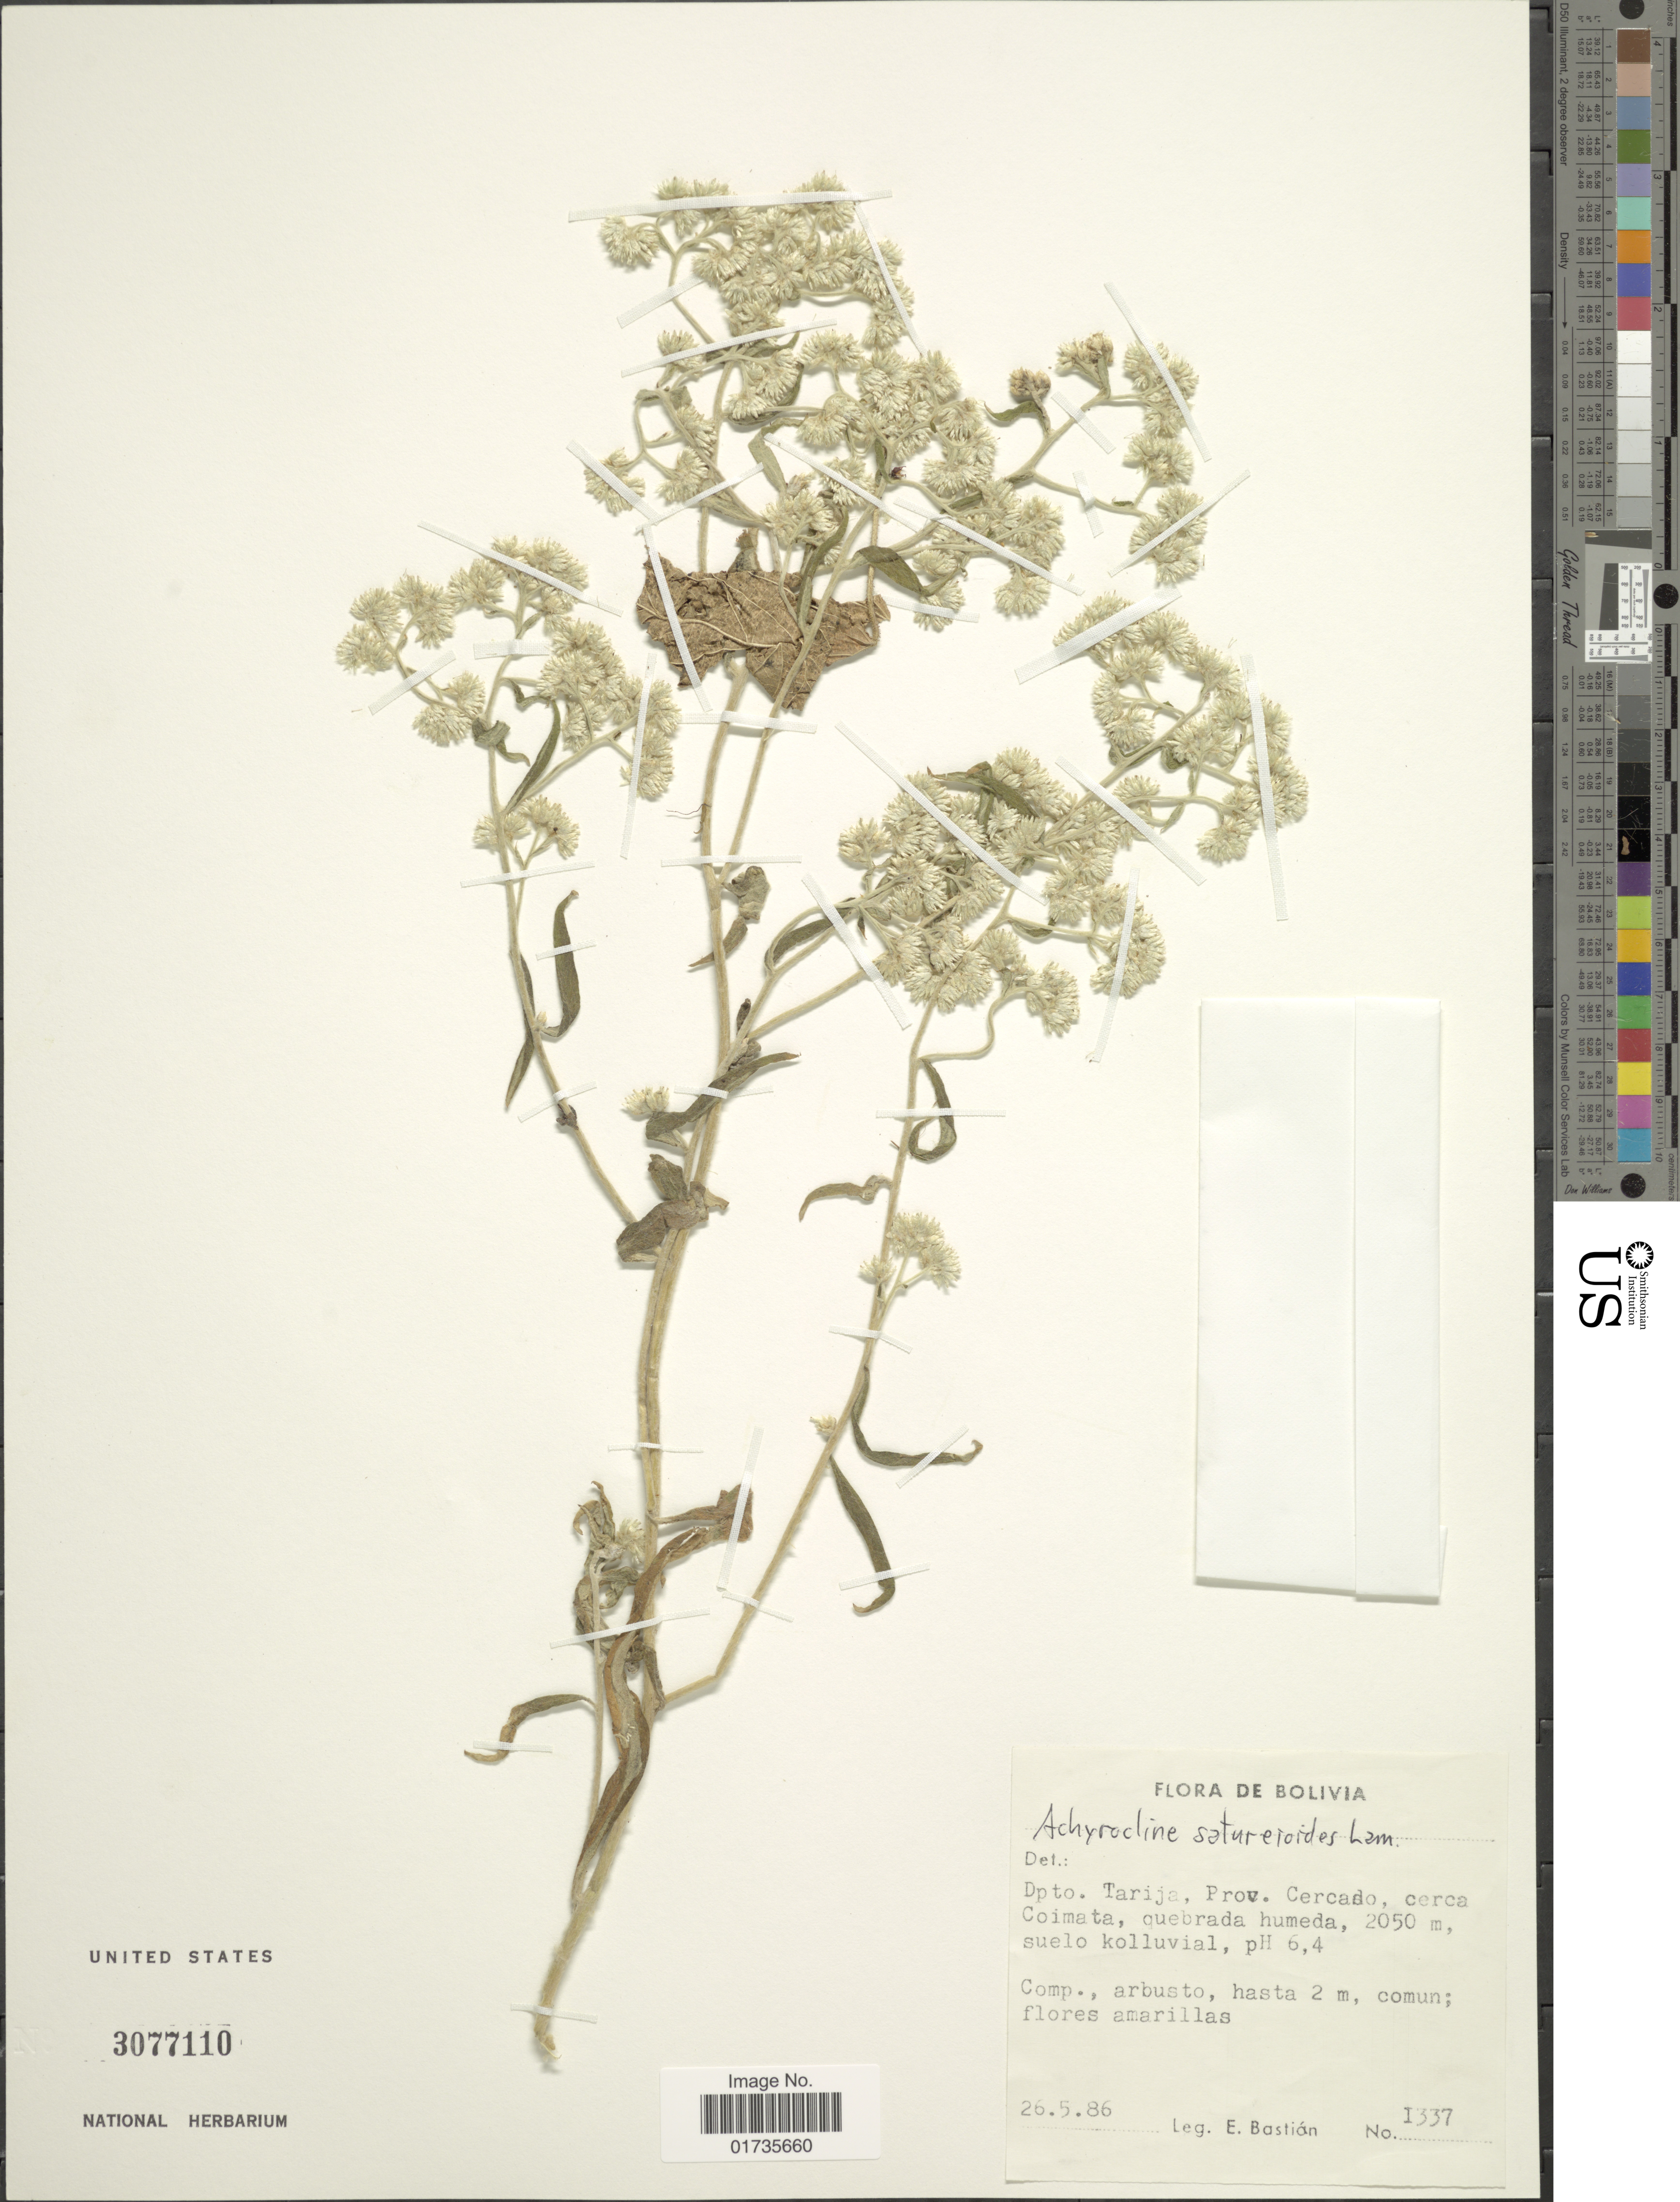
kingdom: Plantae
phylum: Tracheophyta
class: Magnoliopsida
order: Asterales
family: Asteraceae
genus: Achyrocline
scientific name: Achyrocline ramosissima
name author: (Sch. Bip.) Britton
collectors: E. Bastian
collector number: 1337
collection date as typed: Transcribed d/m/y: 26/5/86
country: Bolivia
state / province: Tarija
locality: Dpto. Tarija, Prov. Cercado, cerca Coimata, quebrada humeda,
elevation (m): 2050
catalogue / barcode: US 3077110